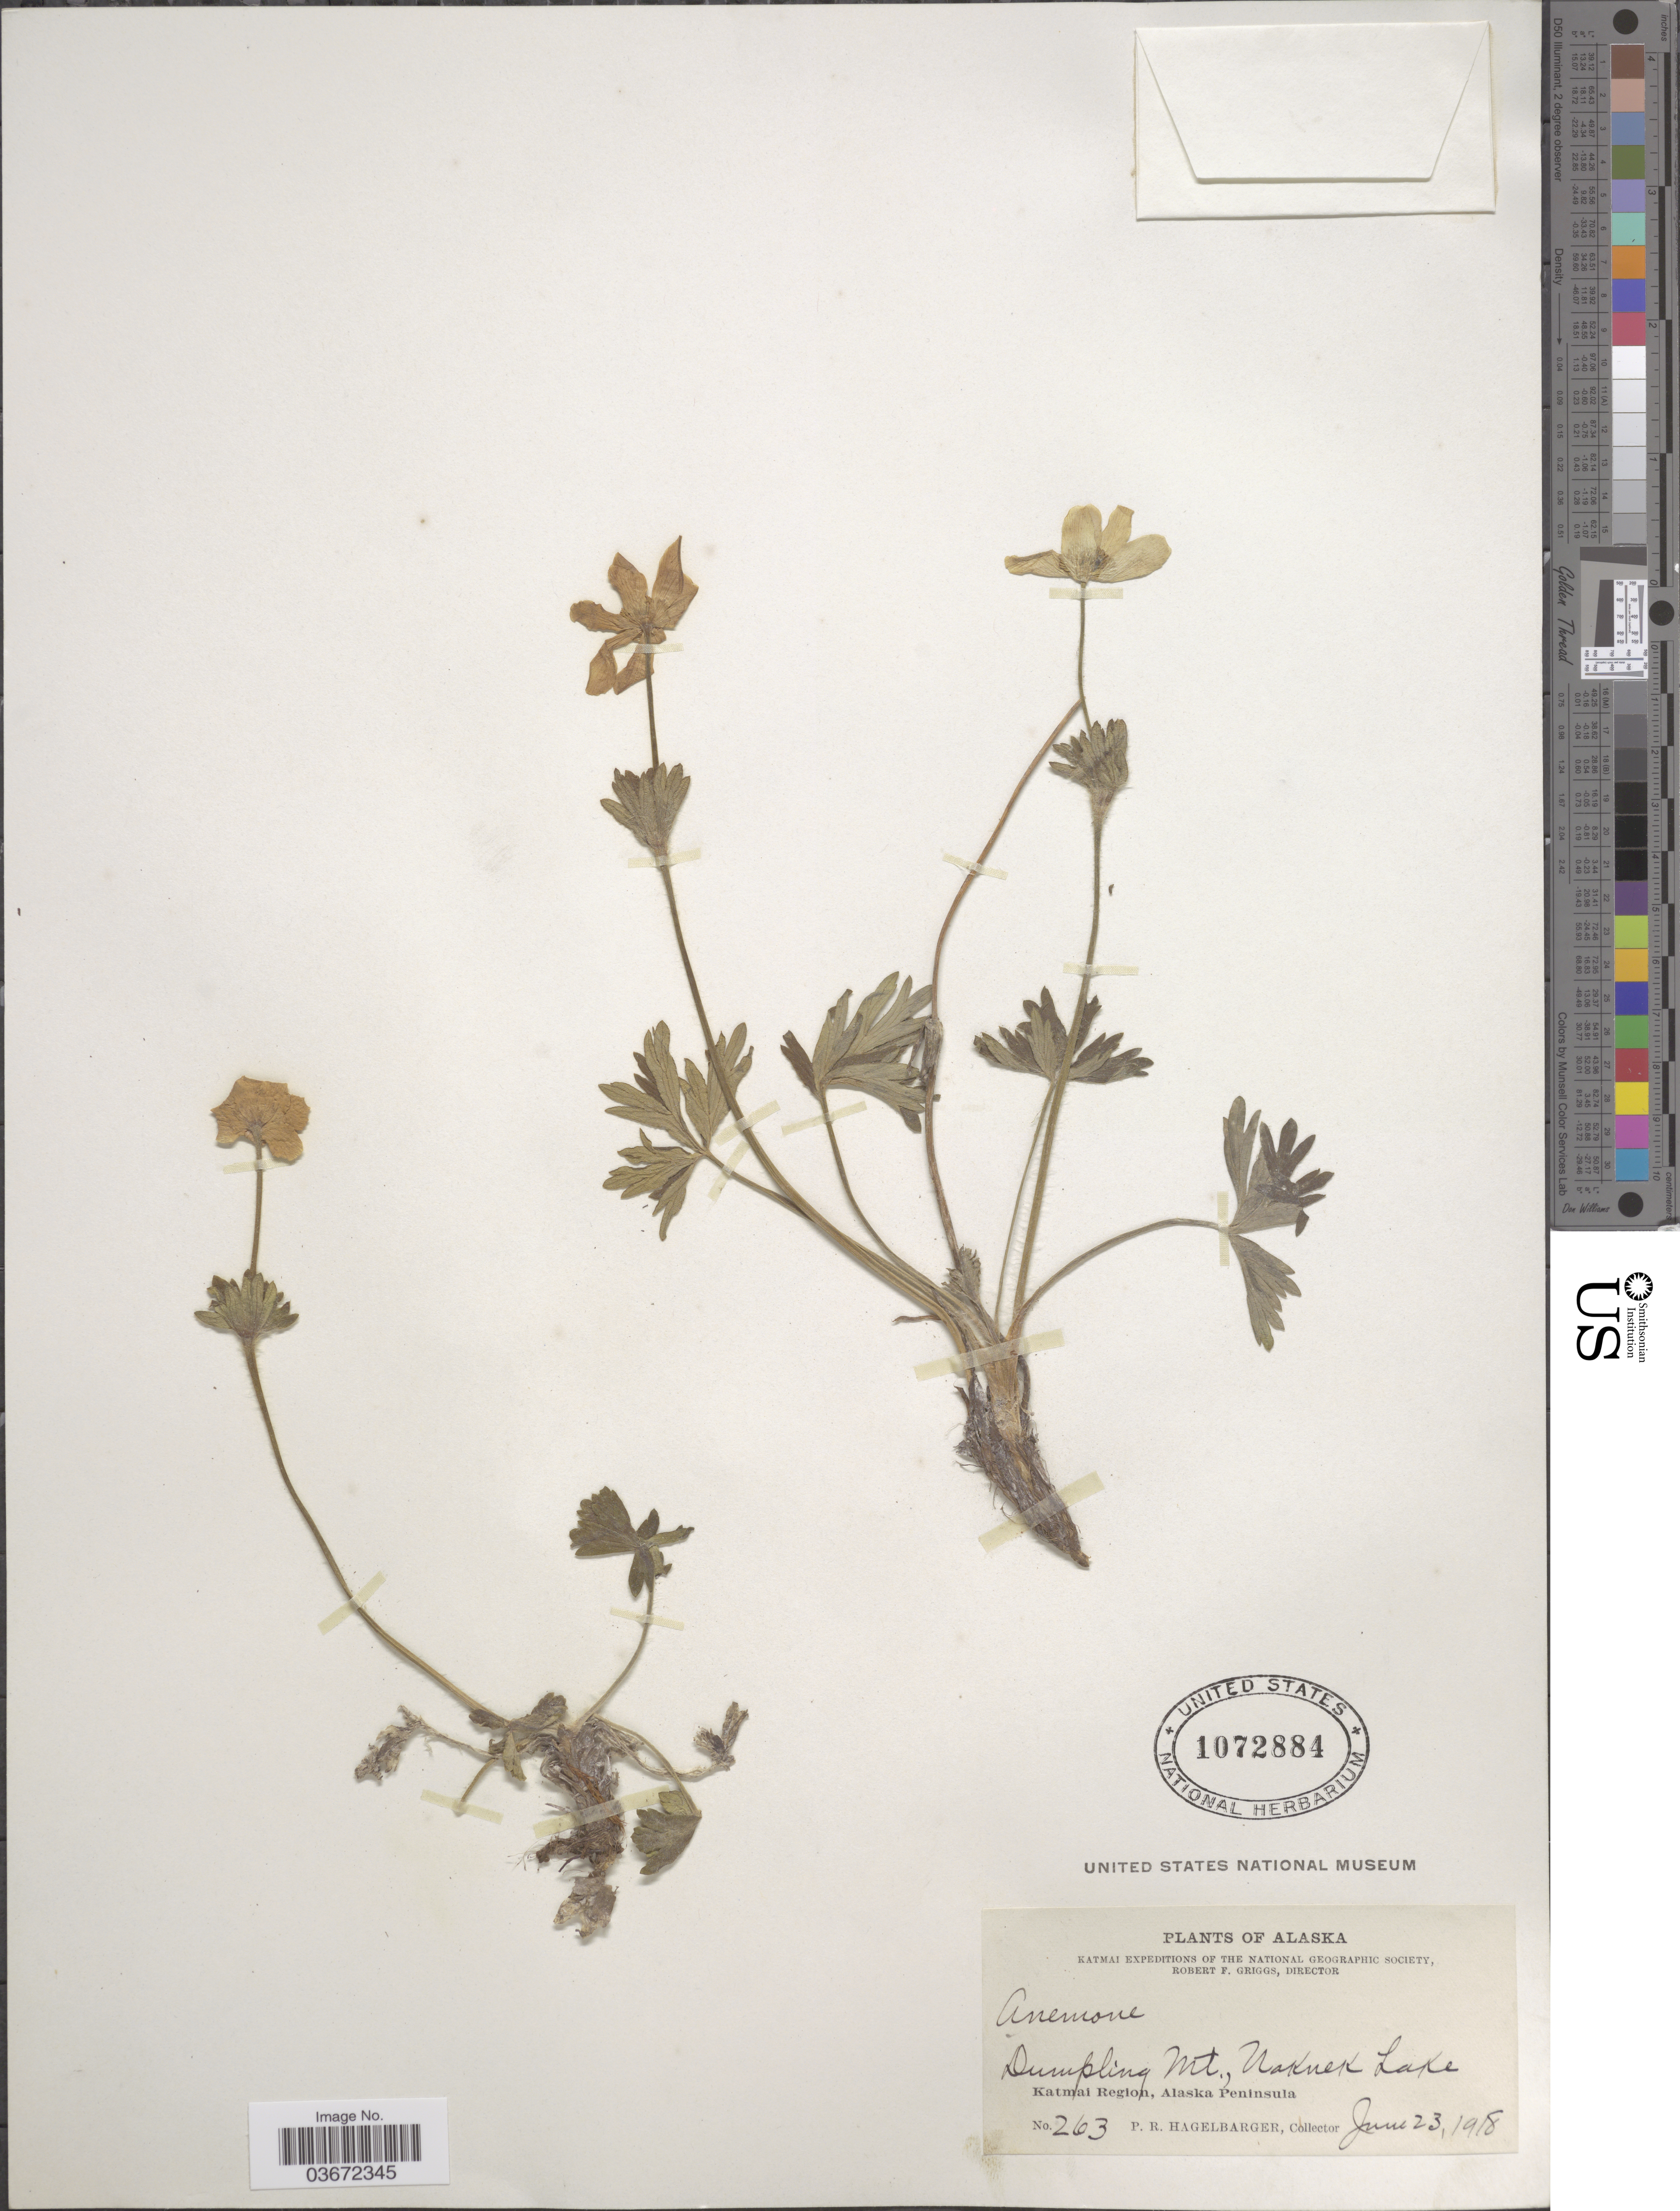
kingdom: Plantae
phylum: Tracheophyta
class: Magnoliopsida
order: Ranunculales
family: Ranunculaceae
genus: Anemone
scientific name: Anemone narcissiflora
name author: L.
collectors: P. Hagelbarger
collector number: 263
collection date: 1918-06-23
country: United States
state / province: Alaska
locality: Dumpling Mt., Naknek Lake. Katmai Region, Alaska Peninsula.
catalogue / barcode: US 1072884